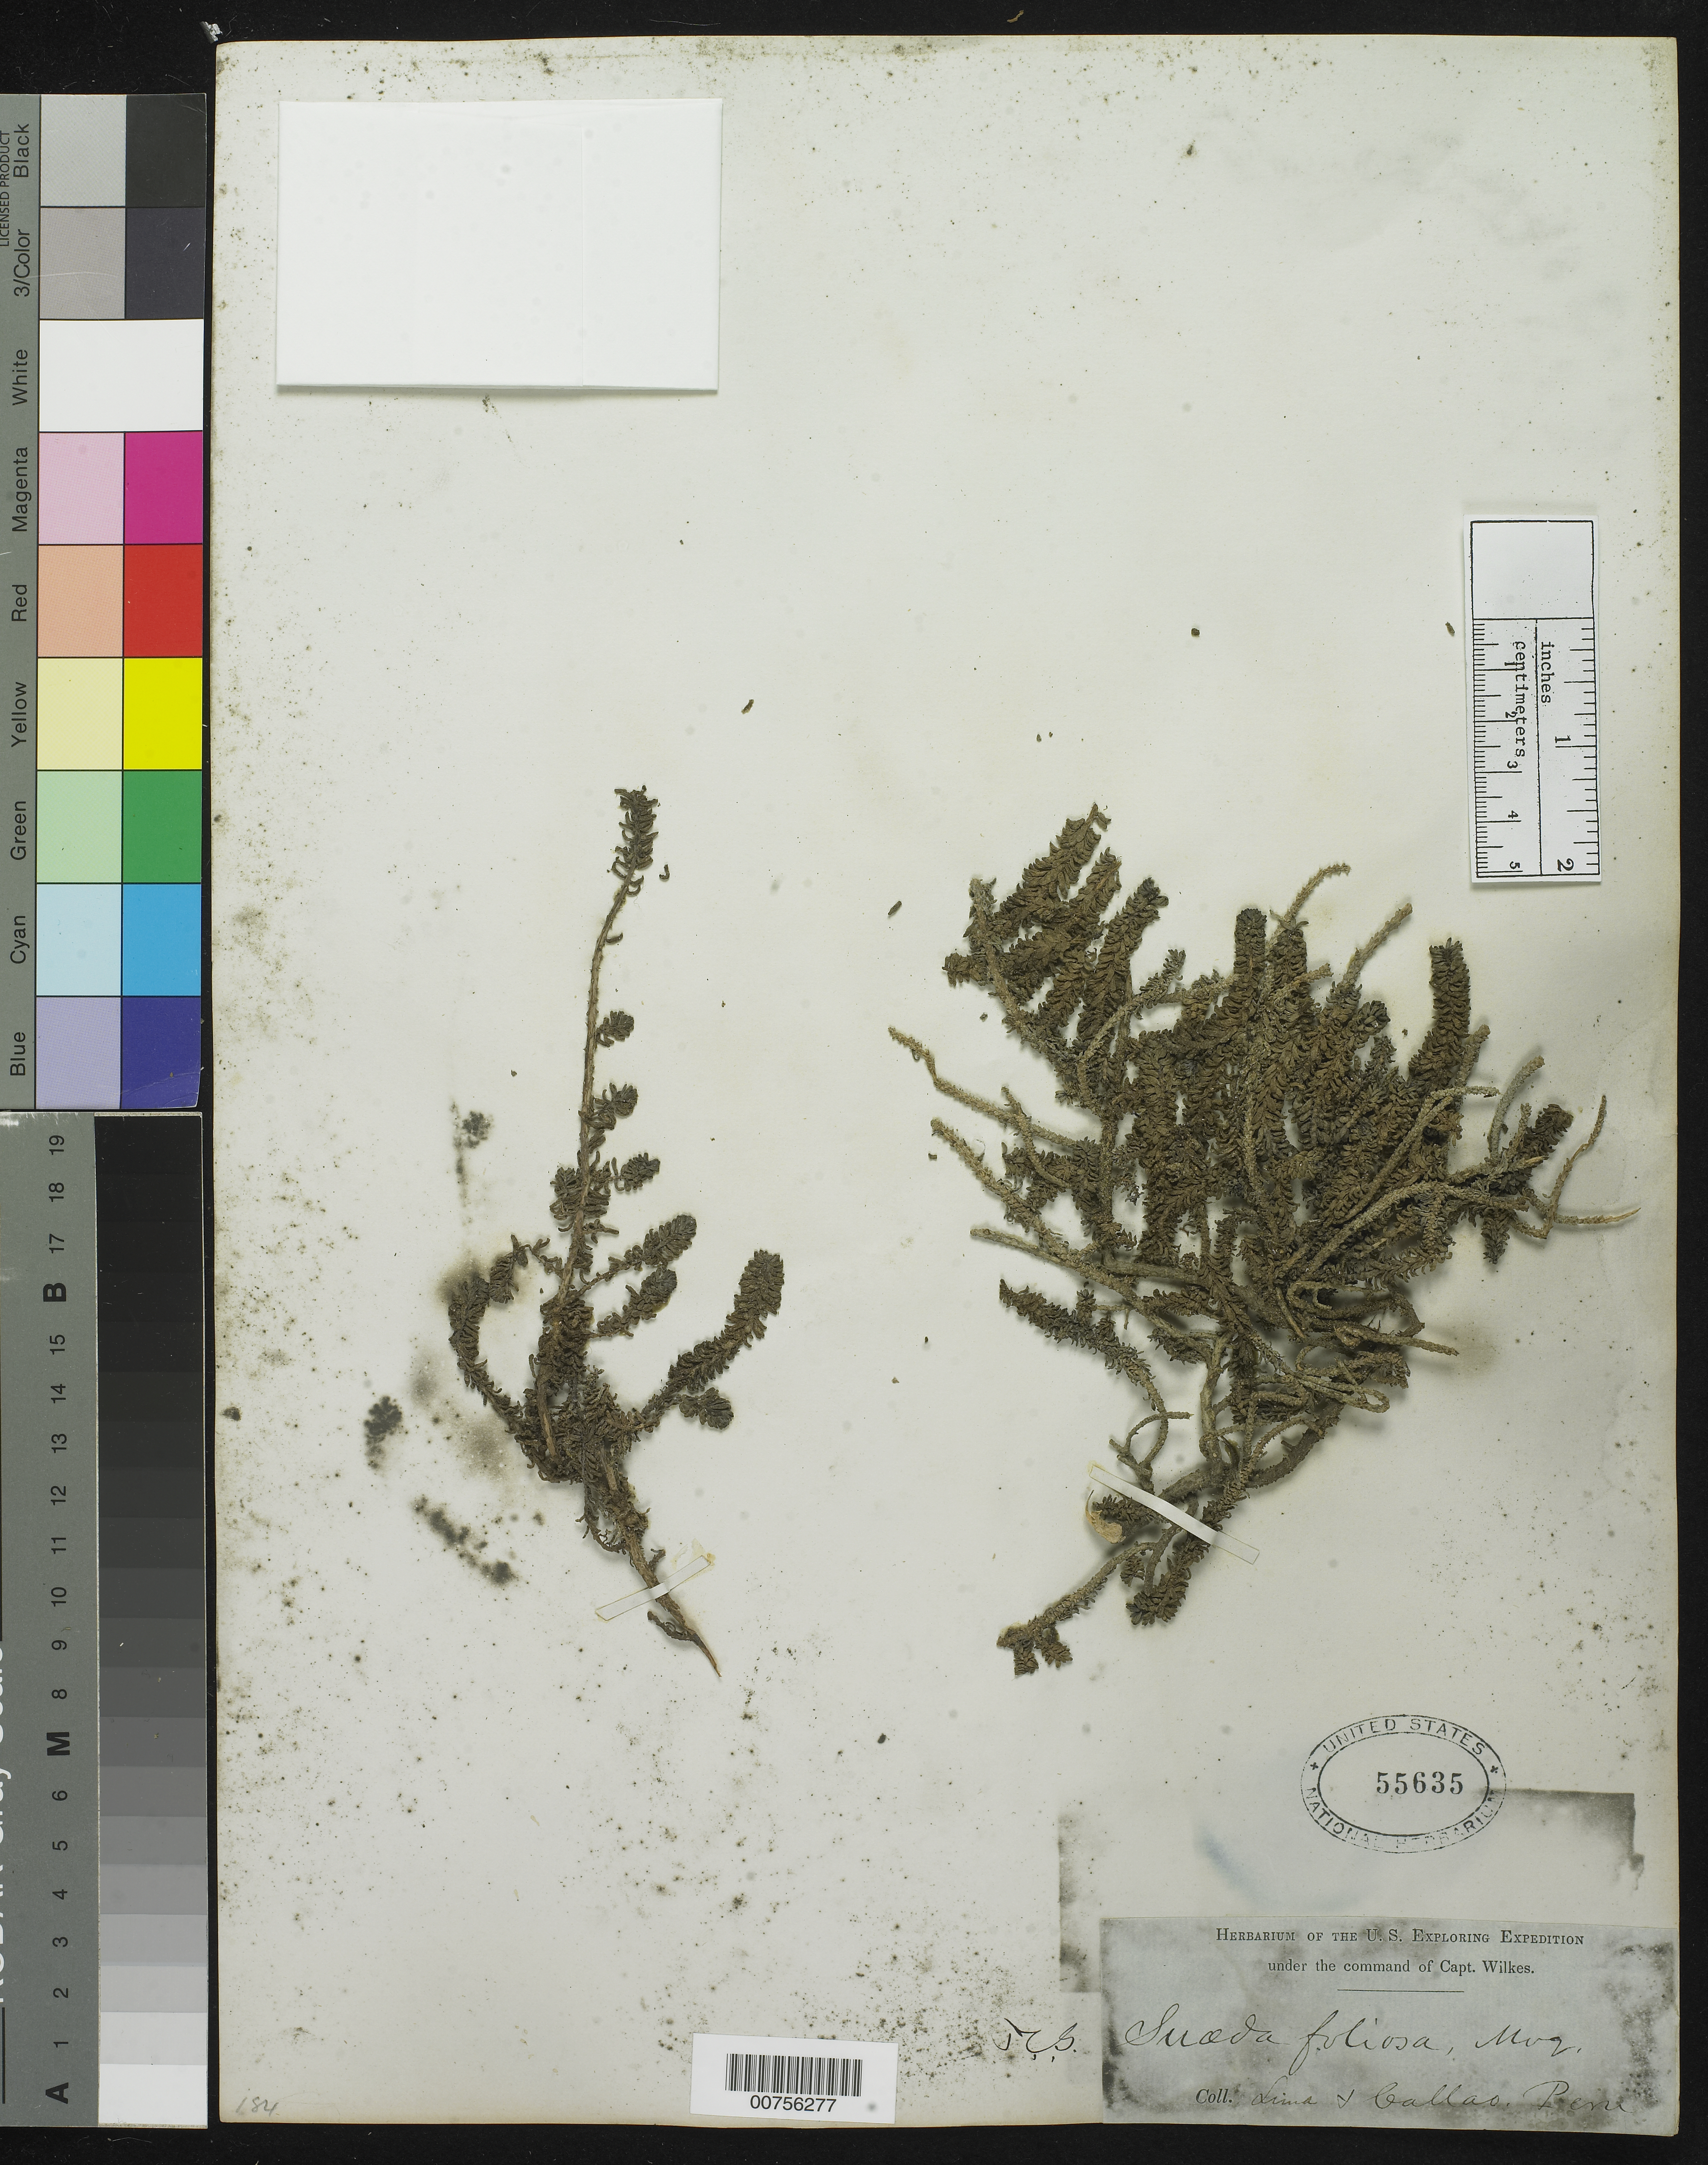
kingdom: Plantae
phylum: Tracheophyta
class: Magnoliopsida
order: Caryophyllales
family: Amaranthaceae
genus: Suaeda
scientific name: Suaeda foliosa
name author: Moq.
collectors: Wilkes Explor. Exped.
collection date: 1838/1842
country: Peru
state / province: Callao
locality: Lima & Callao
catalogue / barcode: US 55635